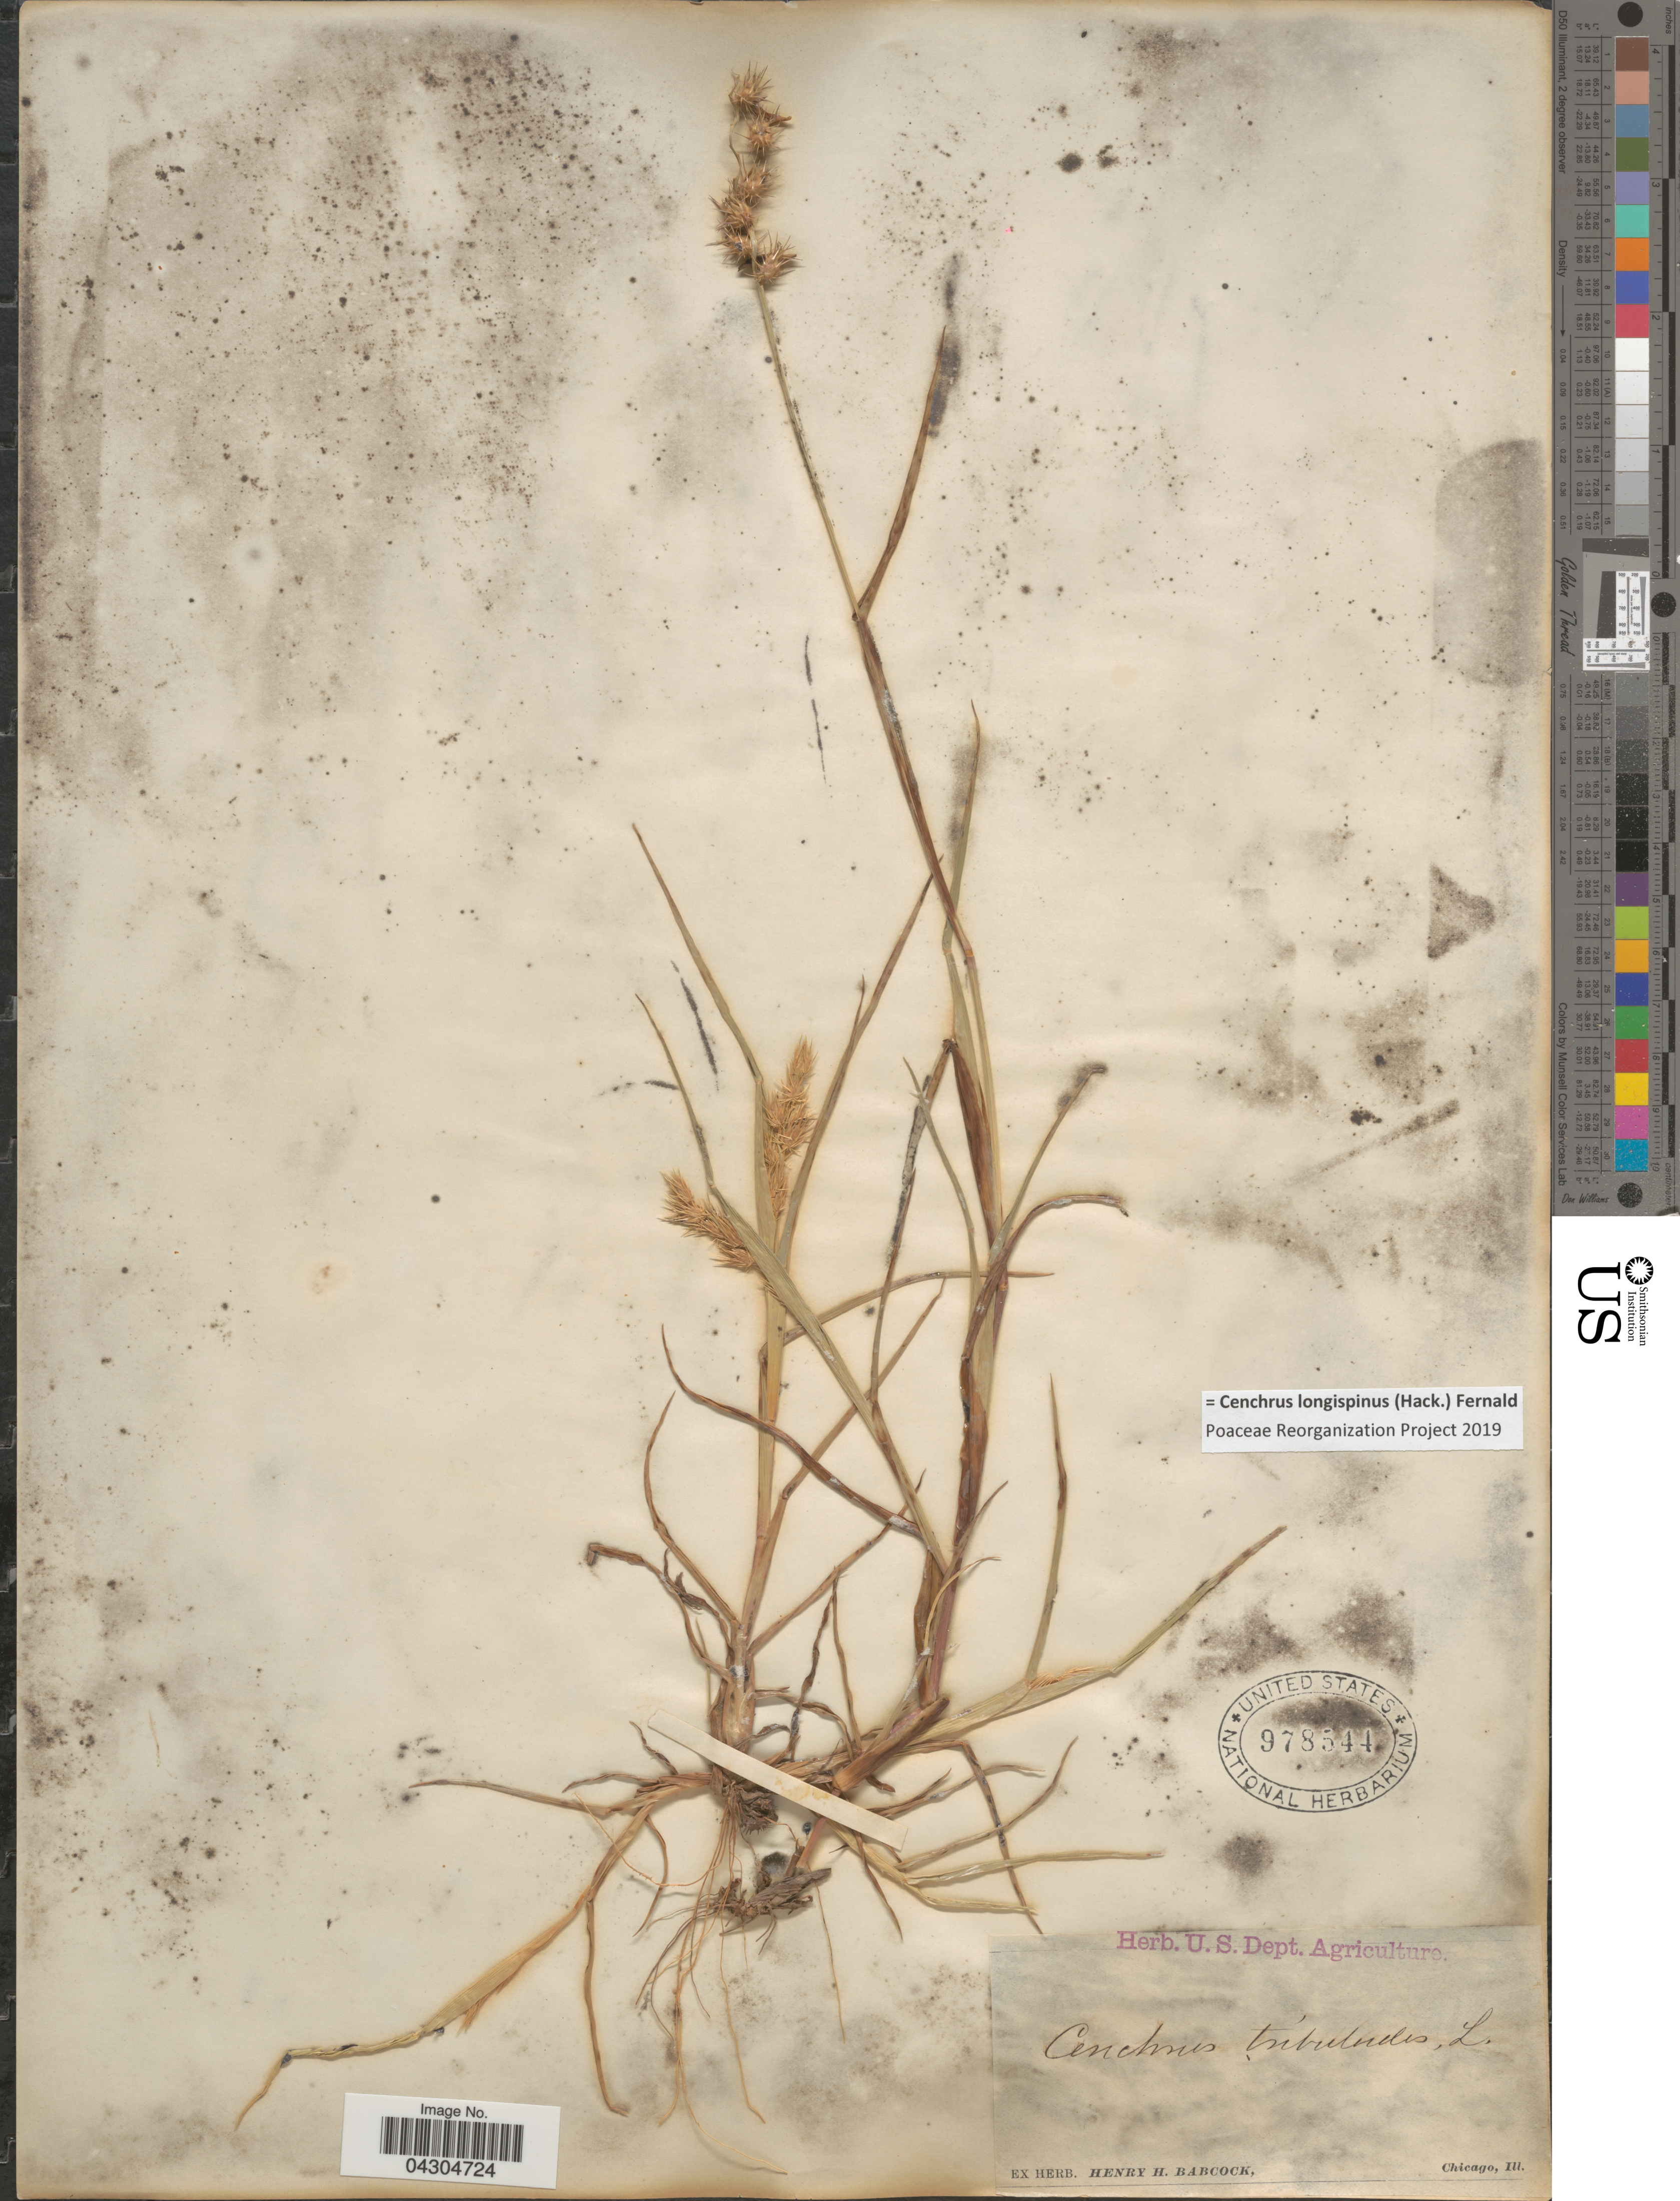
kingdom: Plantae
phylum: Tracheophyta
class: Liliopsida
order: Poales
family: Poaceae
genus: Cenchrus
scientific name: Cenchrus longispinus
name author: (Hack.) Fernald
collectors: ex herb. Henry Homes Babcock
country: United States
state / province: Illinois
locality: Chicago.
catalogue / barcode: US 978544